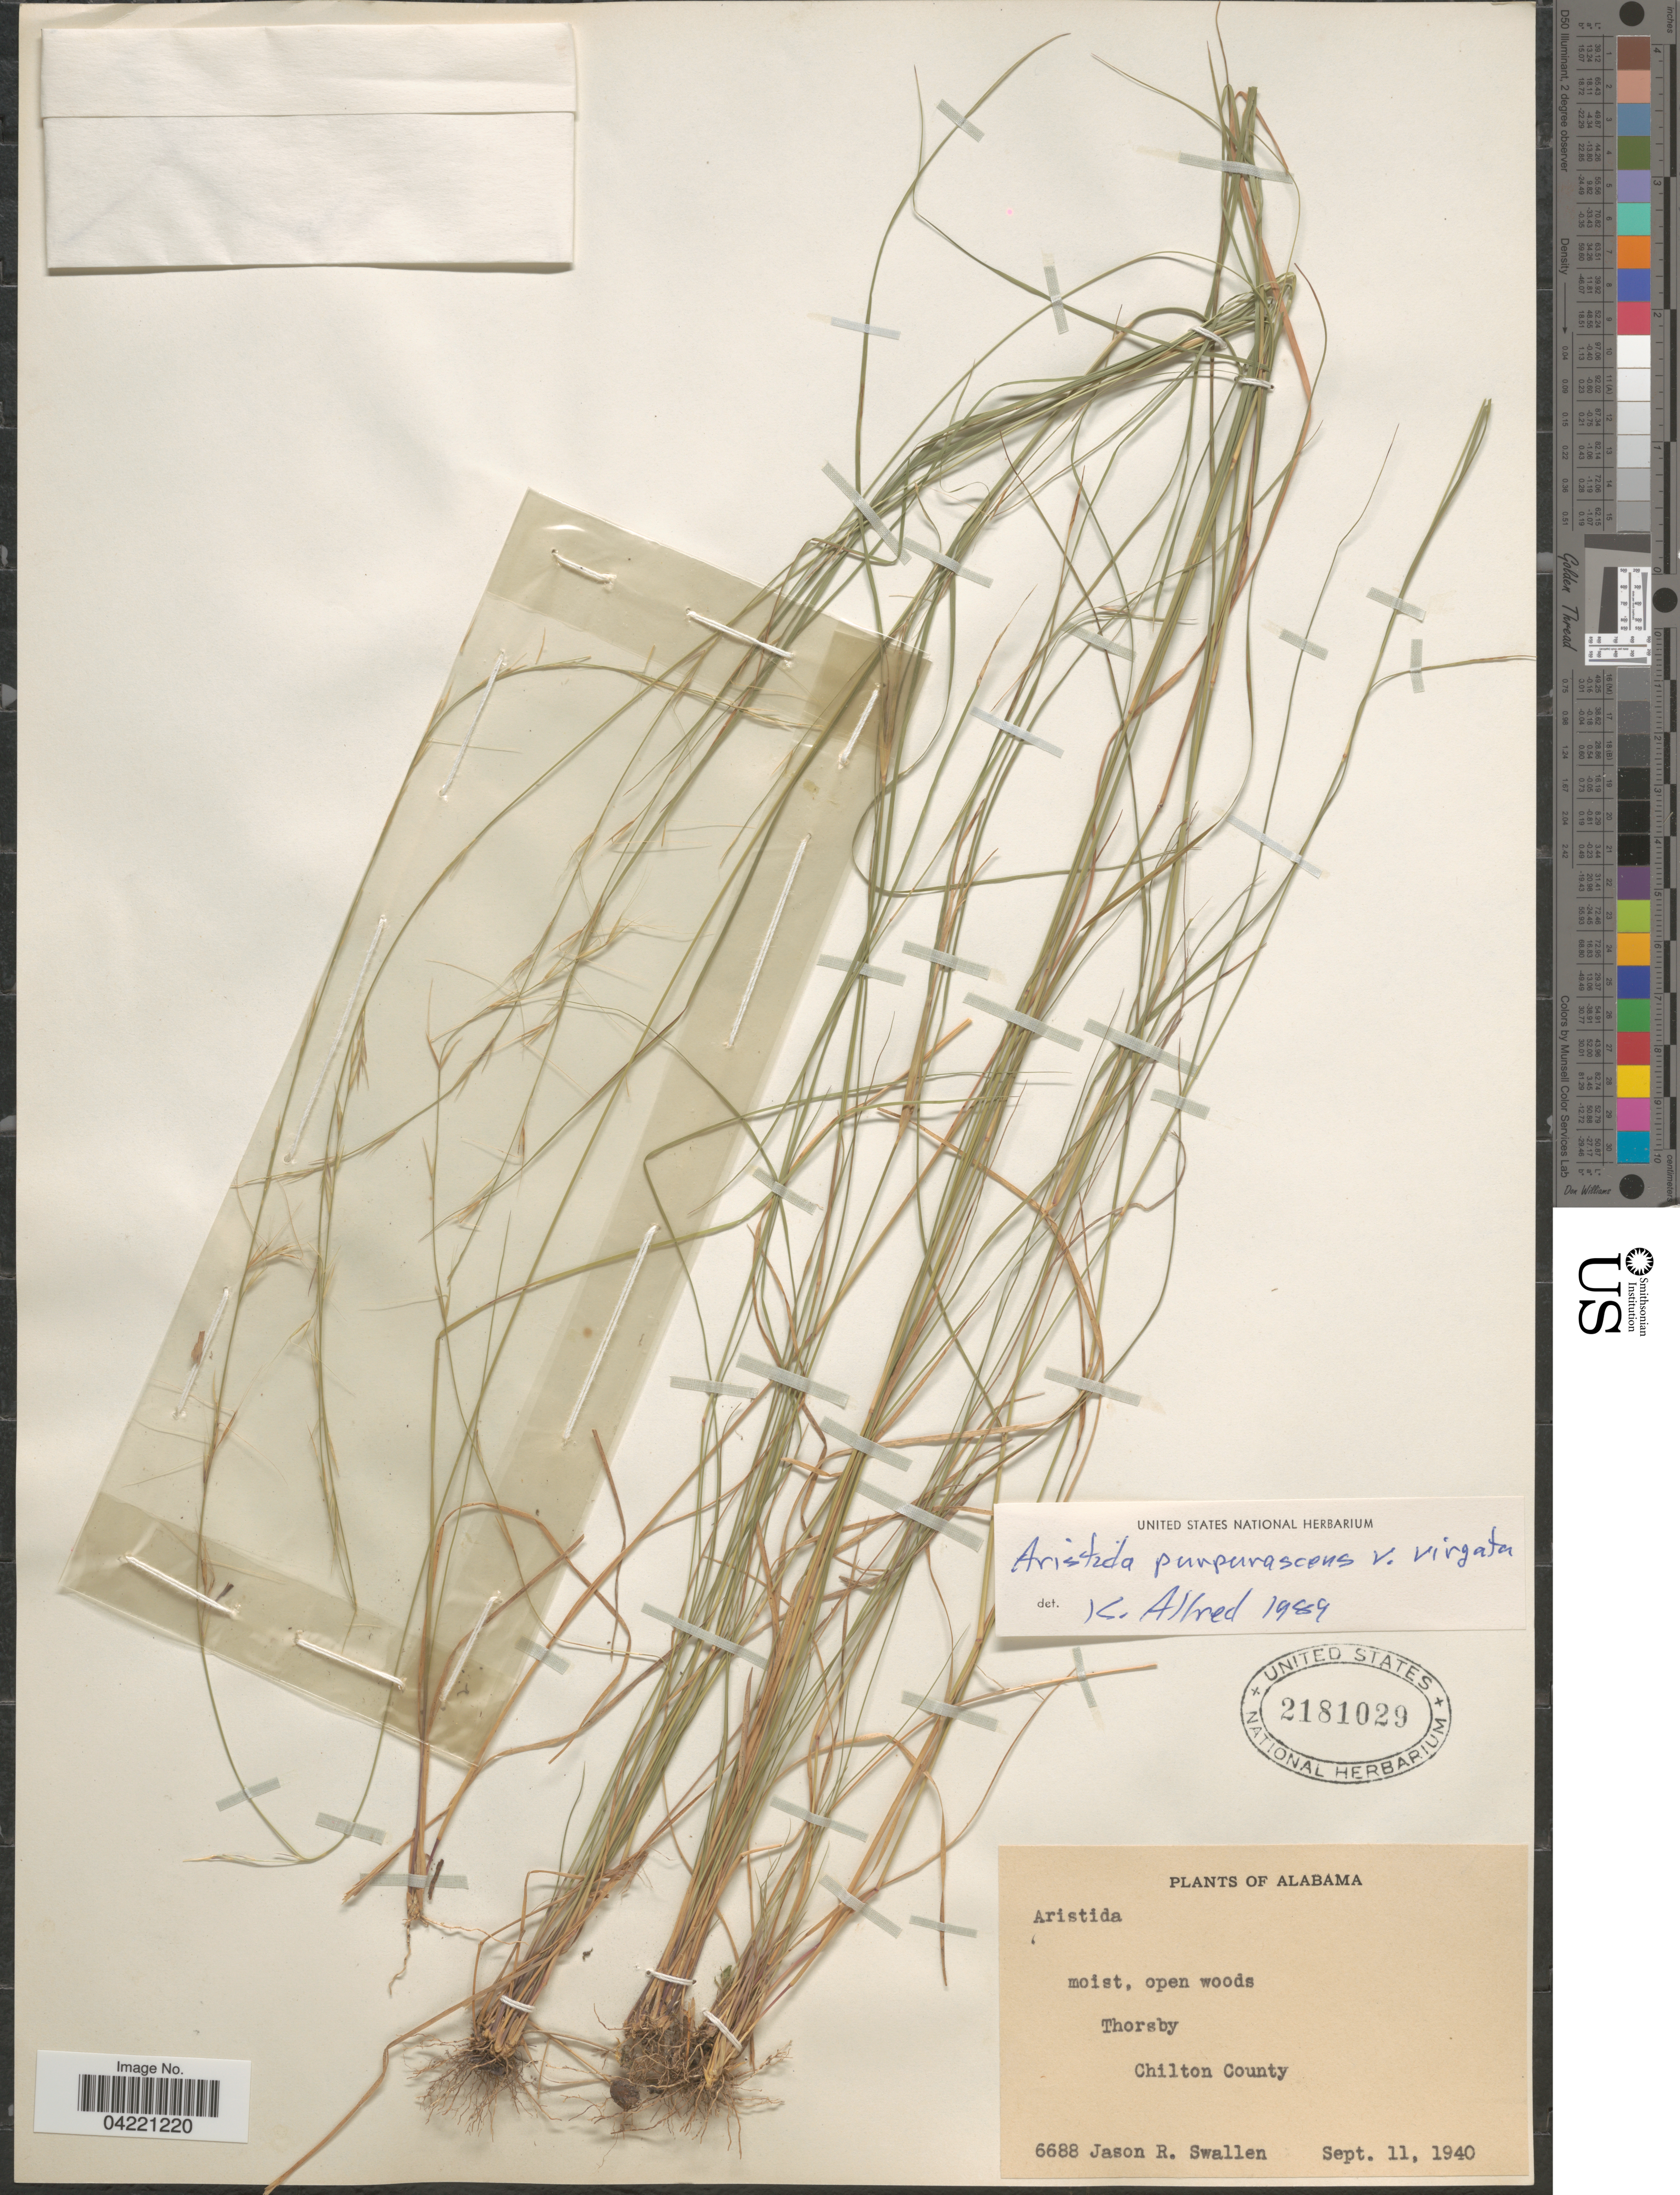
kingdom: Plantae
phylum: Tracheophyta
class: Liliopsida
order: Poales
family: Poaceae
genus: Aristida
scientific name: Aristida purpurascens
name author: Poir.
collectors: J. R. Swallen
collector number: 6688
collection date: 1940-09-11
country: United States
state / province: Alabama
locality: Thorsby. Chilton County.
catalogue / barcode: US 2181029